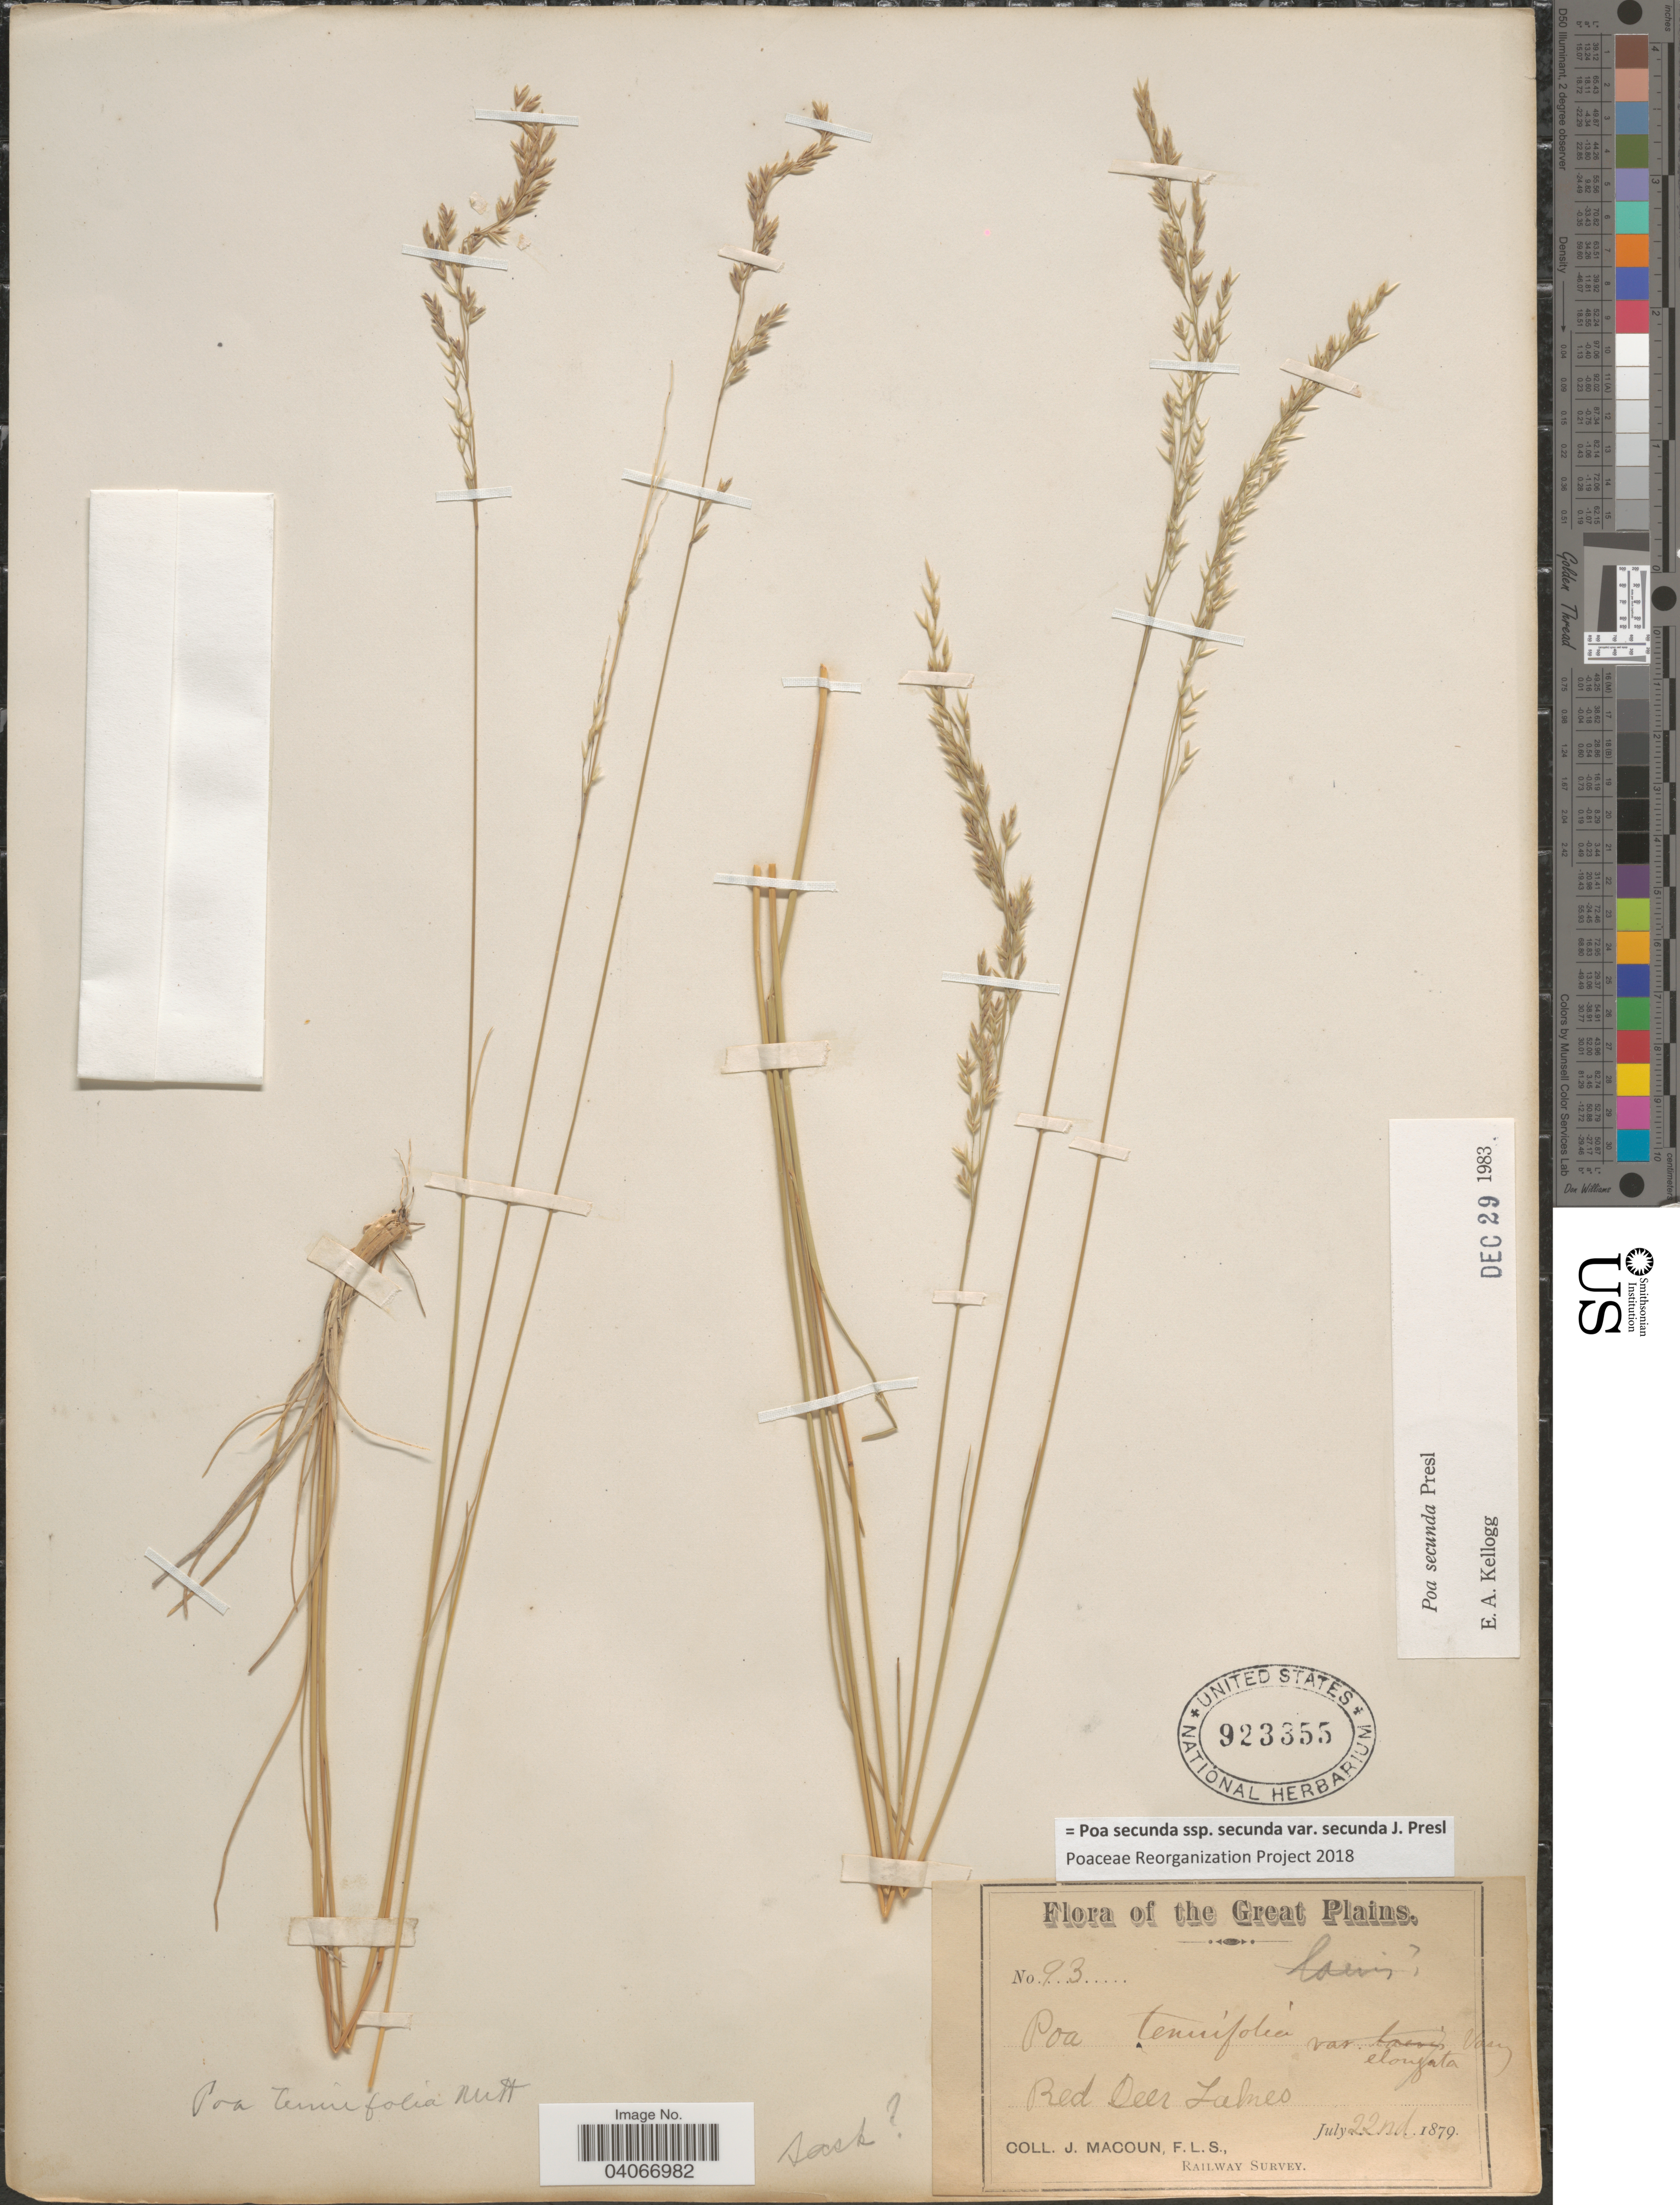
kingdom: Plantae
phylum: Tracheophyta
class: Liliopsida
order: Poales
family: Poaceae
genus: Poa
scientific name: Poa secunda subsp. secunda var. secunda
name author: J. Presl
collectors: J. Macoun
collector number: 93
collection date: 1879-06-22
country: Canada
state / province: Saskatchewan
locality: The Great Plains. Red Deer Lakes.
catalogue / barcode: US 923355